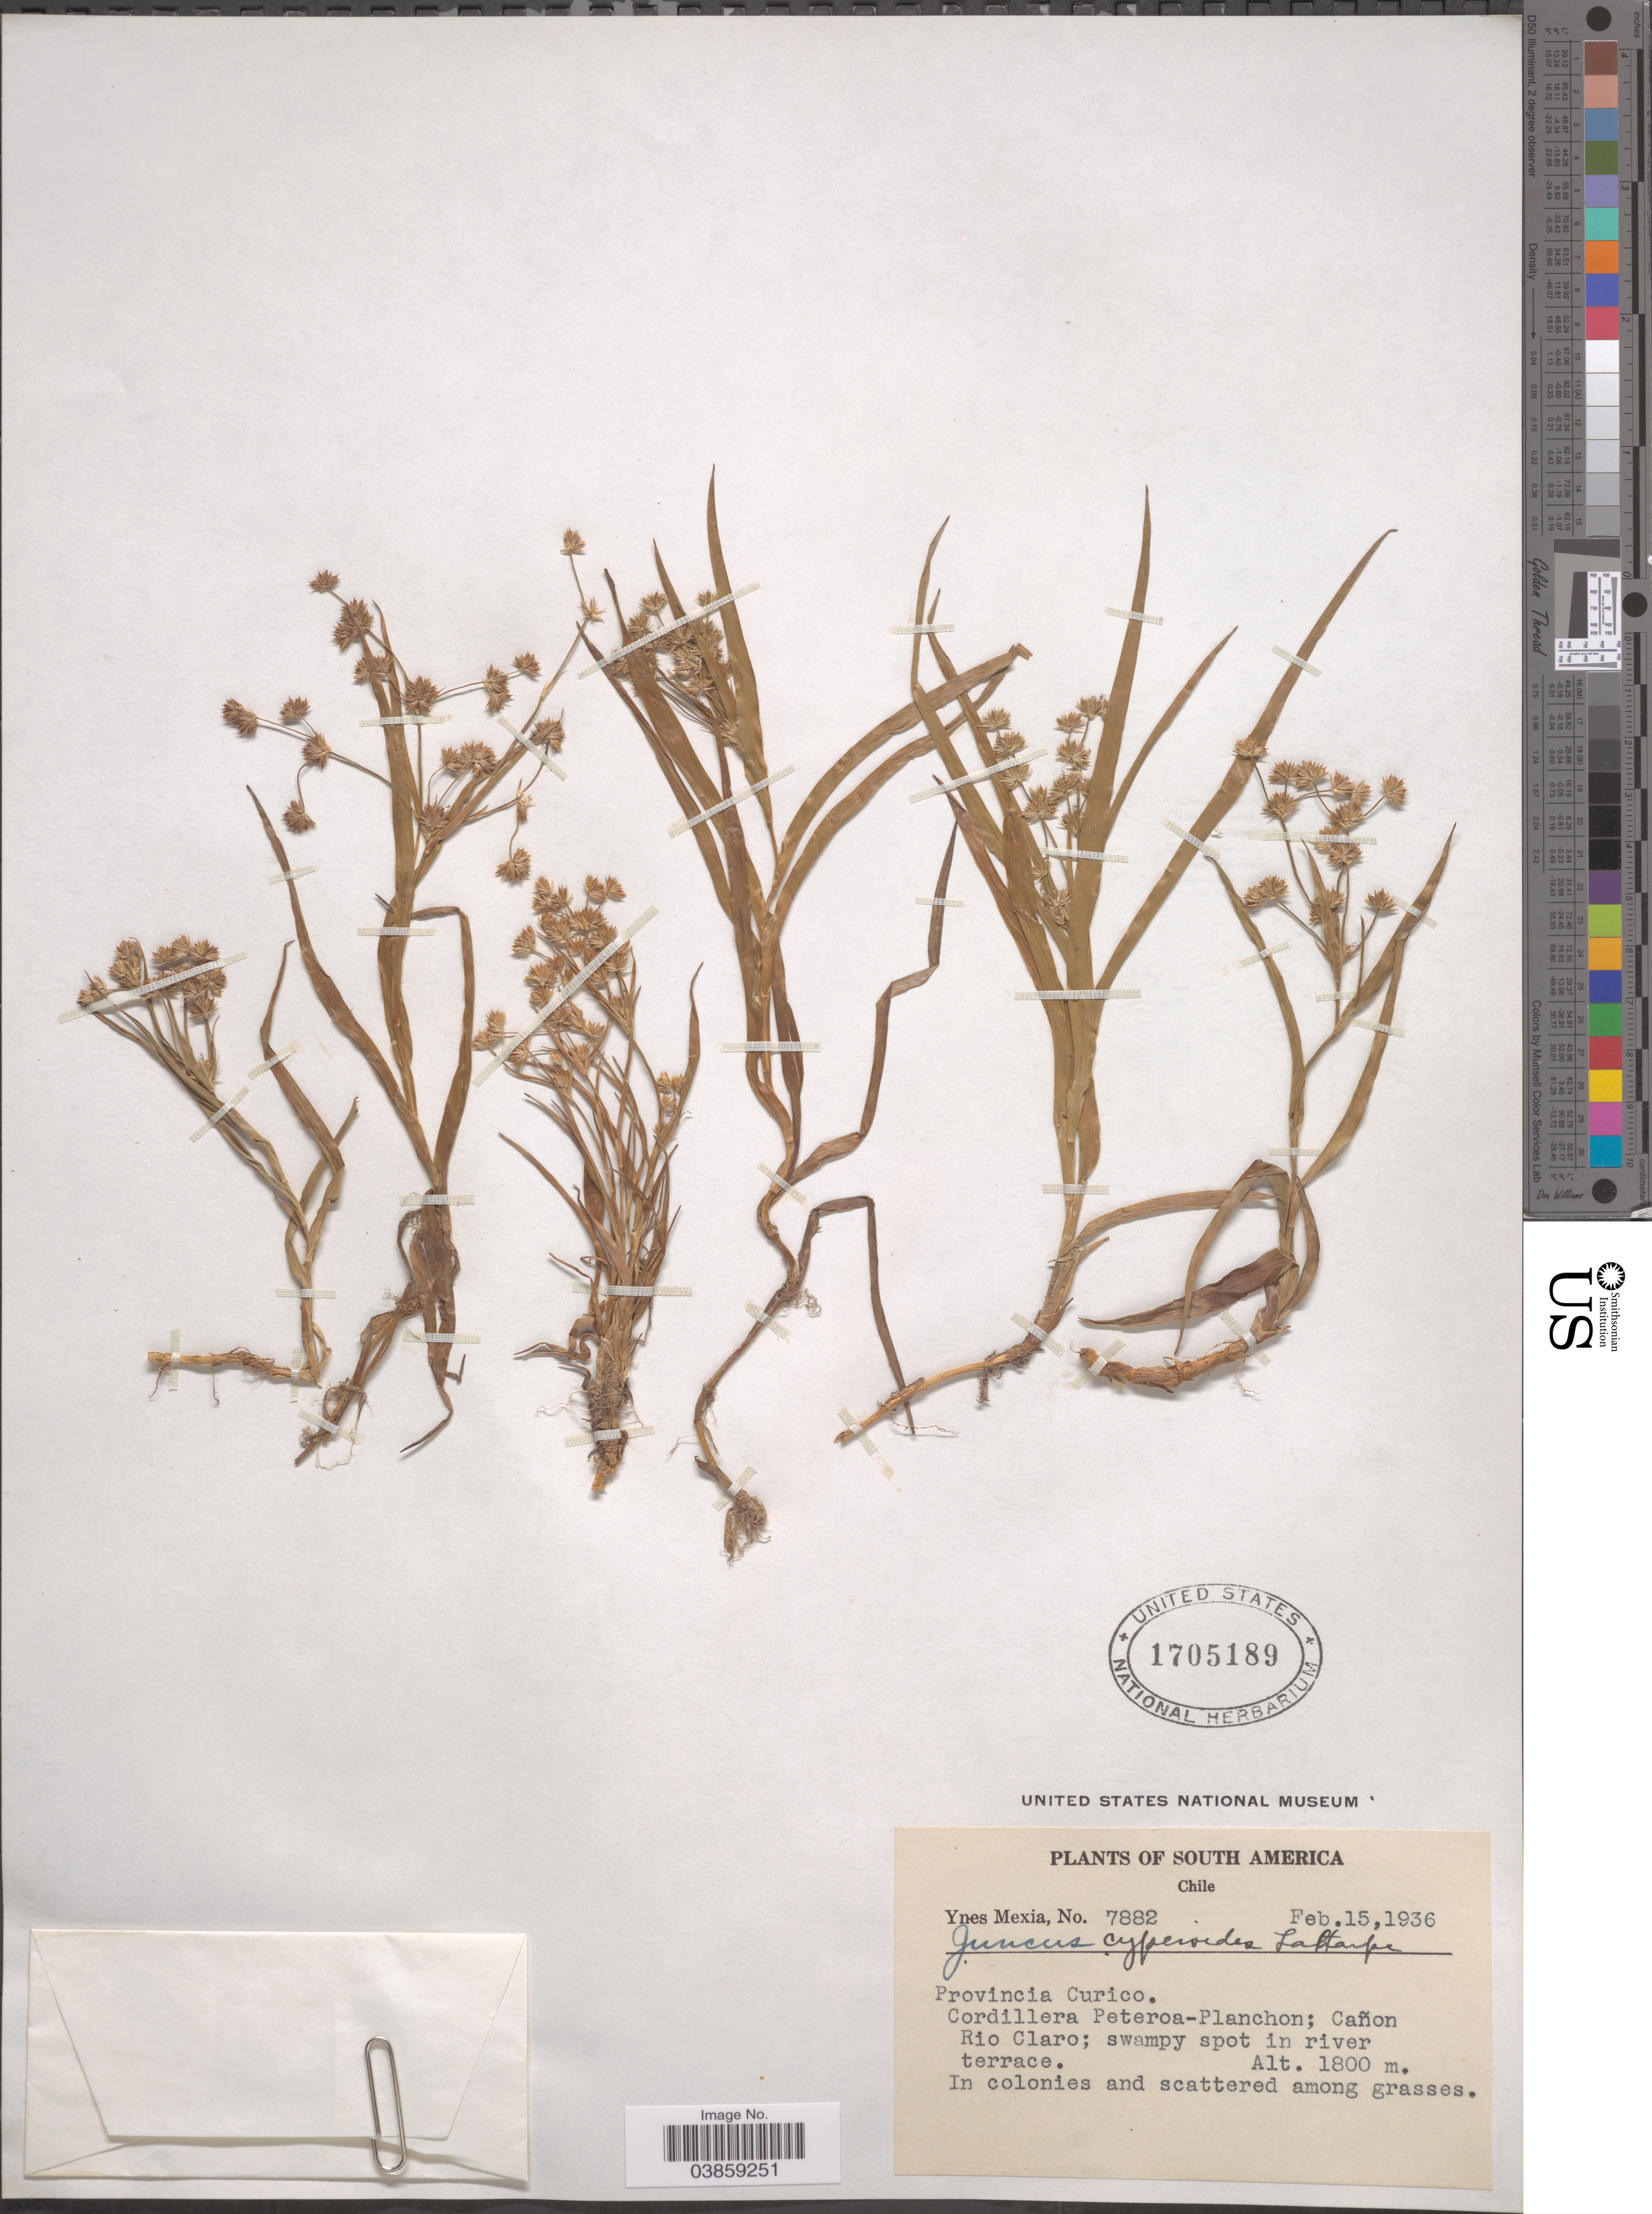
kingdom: Plantae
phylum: Tracheophyta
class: Liliopsida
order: Poales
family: Juncaceae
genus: Juncus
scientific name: Juncus cyperoides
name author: Laharpe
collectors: Y. Mexia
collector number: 7882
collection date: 1936-02-15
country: Chile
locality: Provincia Curico. Cordillera Peteroa-Planchon; Cañon Rio Claro.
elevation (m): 1800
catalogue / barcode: US 1705189